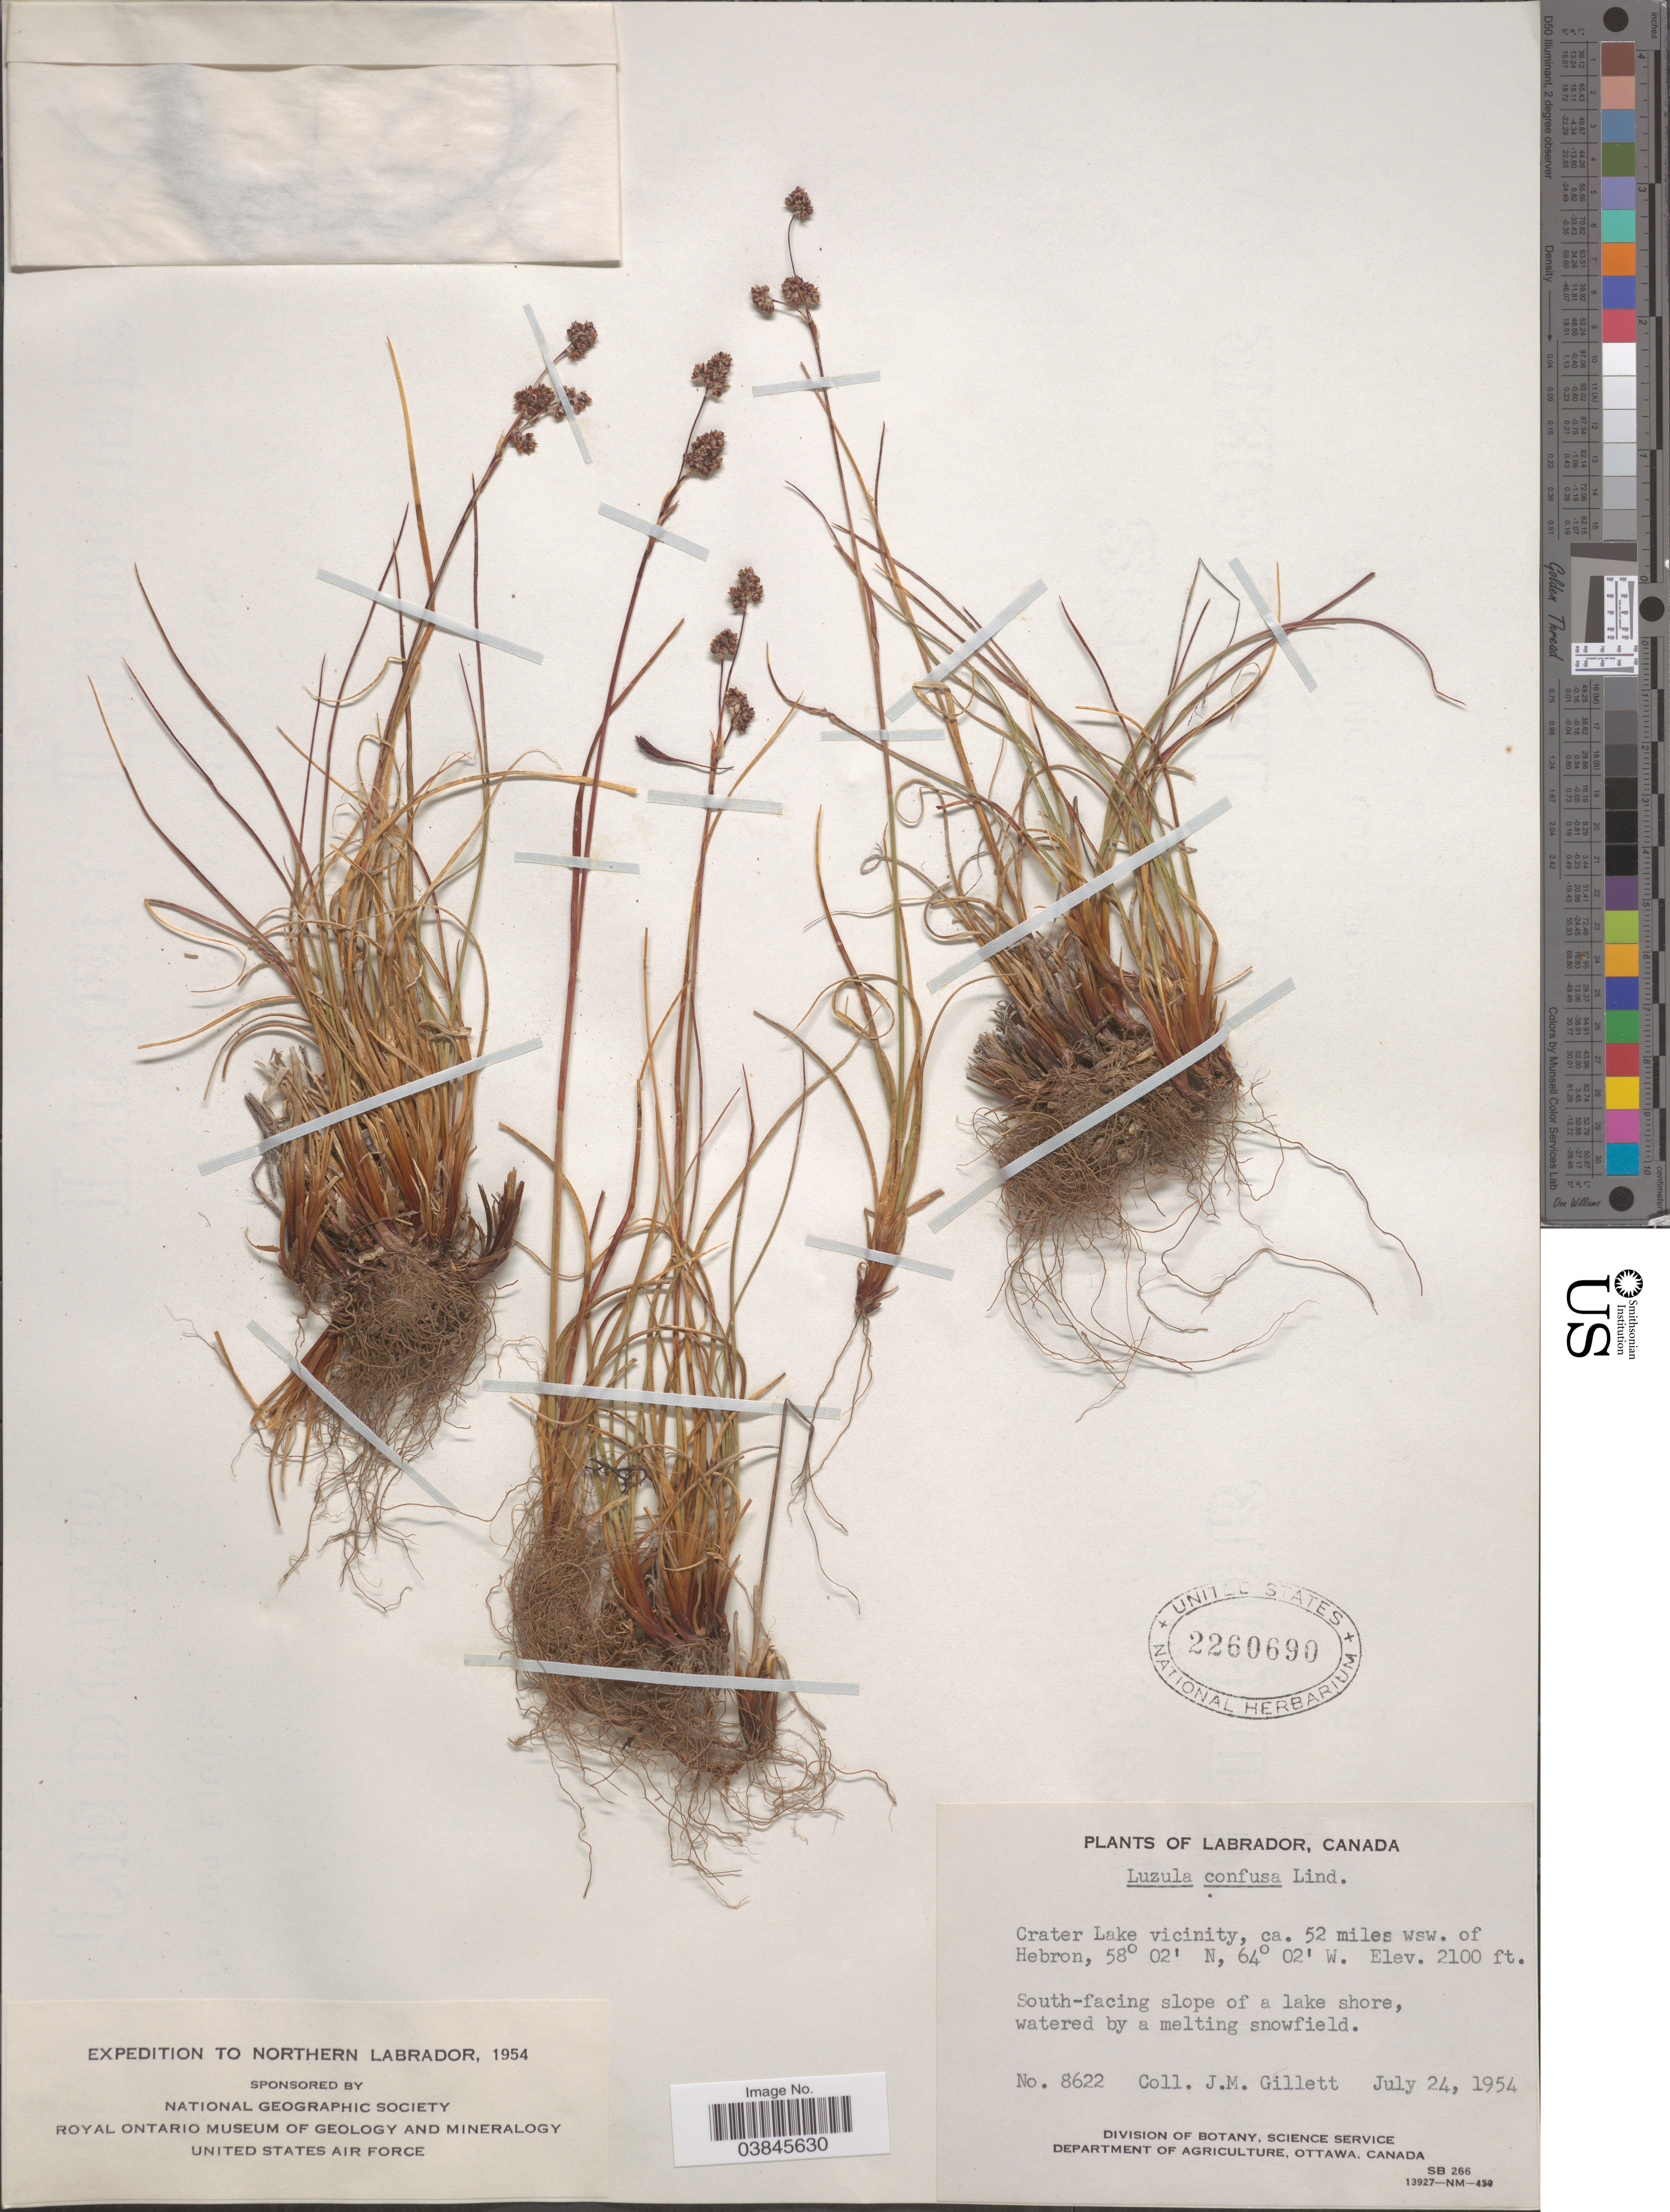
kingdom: Plantae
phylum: Tracheophyta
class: Liliopsida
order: Poales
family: Juncaceae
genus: Luzula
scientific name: Luzula confusa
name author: Lindeb.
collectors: J. M. Gillett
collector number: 8622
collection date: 1954-07-24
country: Canada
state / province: Newfoundland and Labrador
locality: Northern Labrador. Labrador. Crater Lake vicinity, ca. 52 miles wsw. of Hebron. South-facing slope of a lake shore, watered by a melting snowfield.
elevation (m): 640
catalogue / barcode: US 2260690